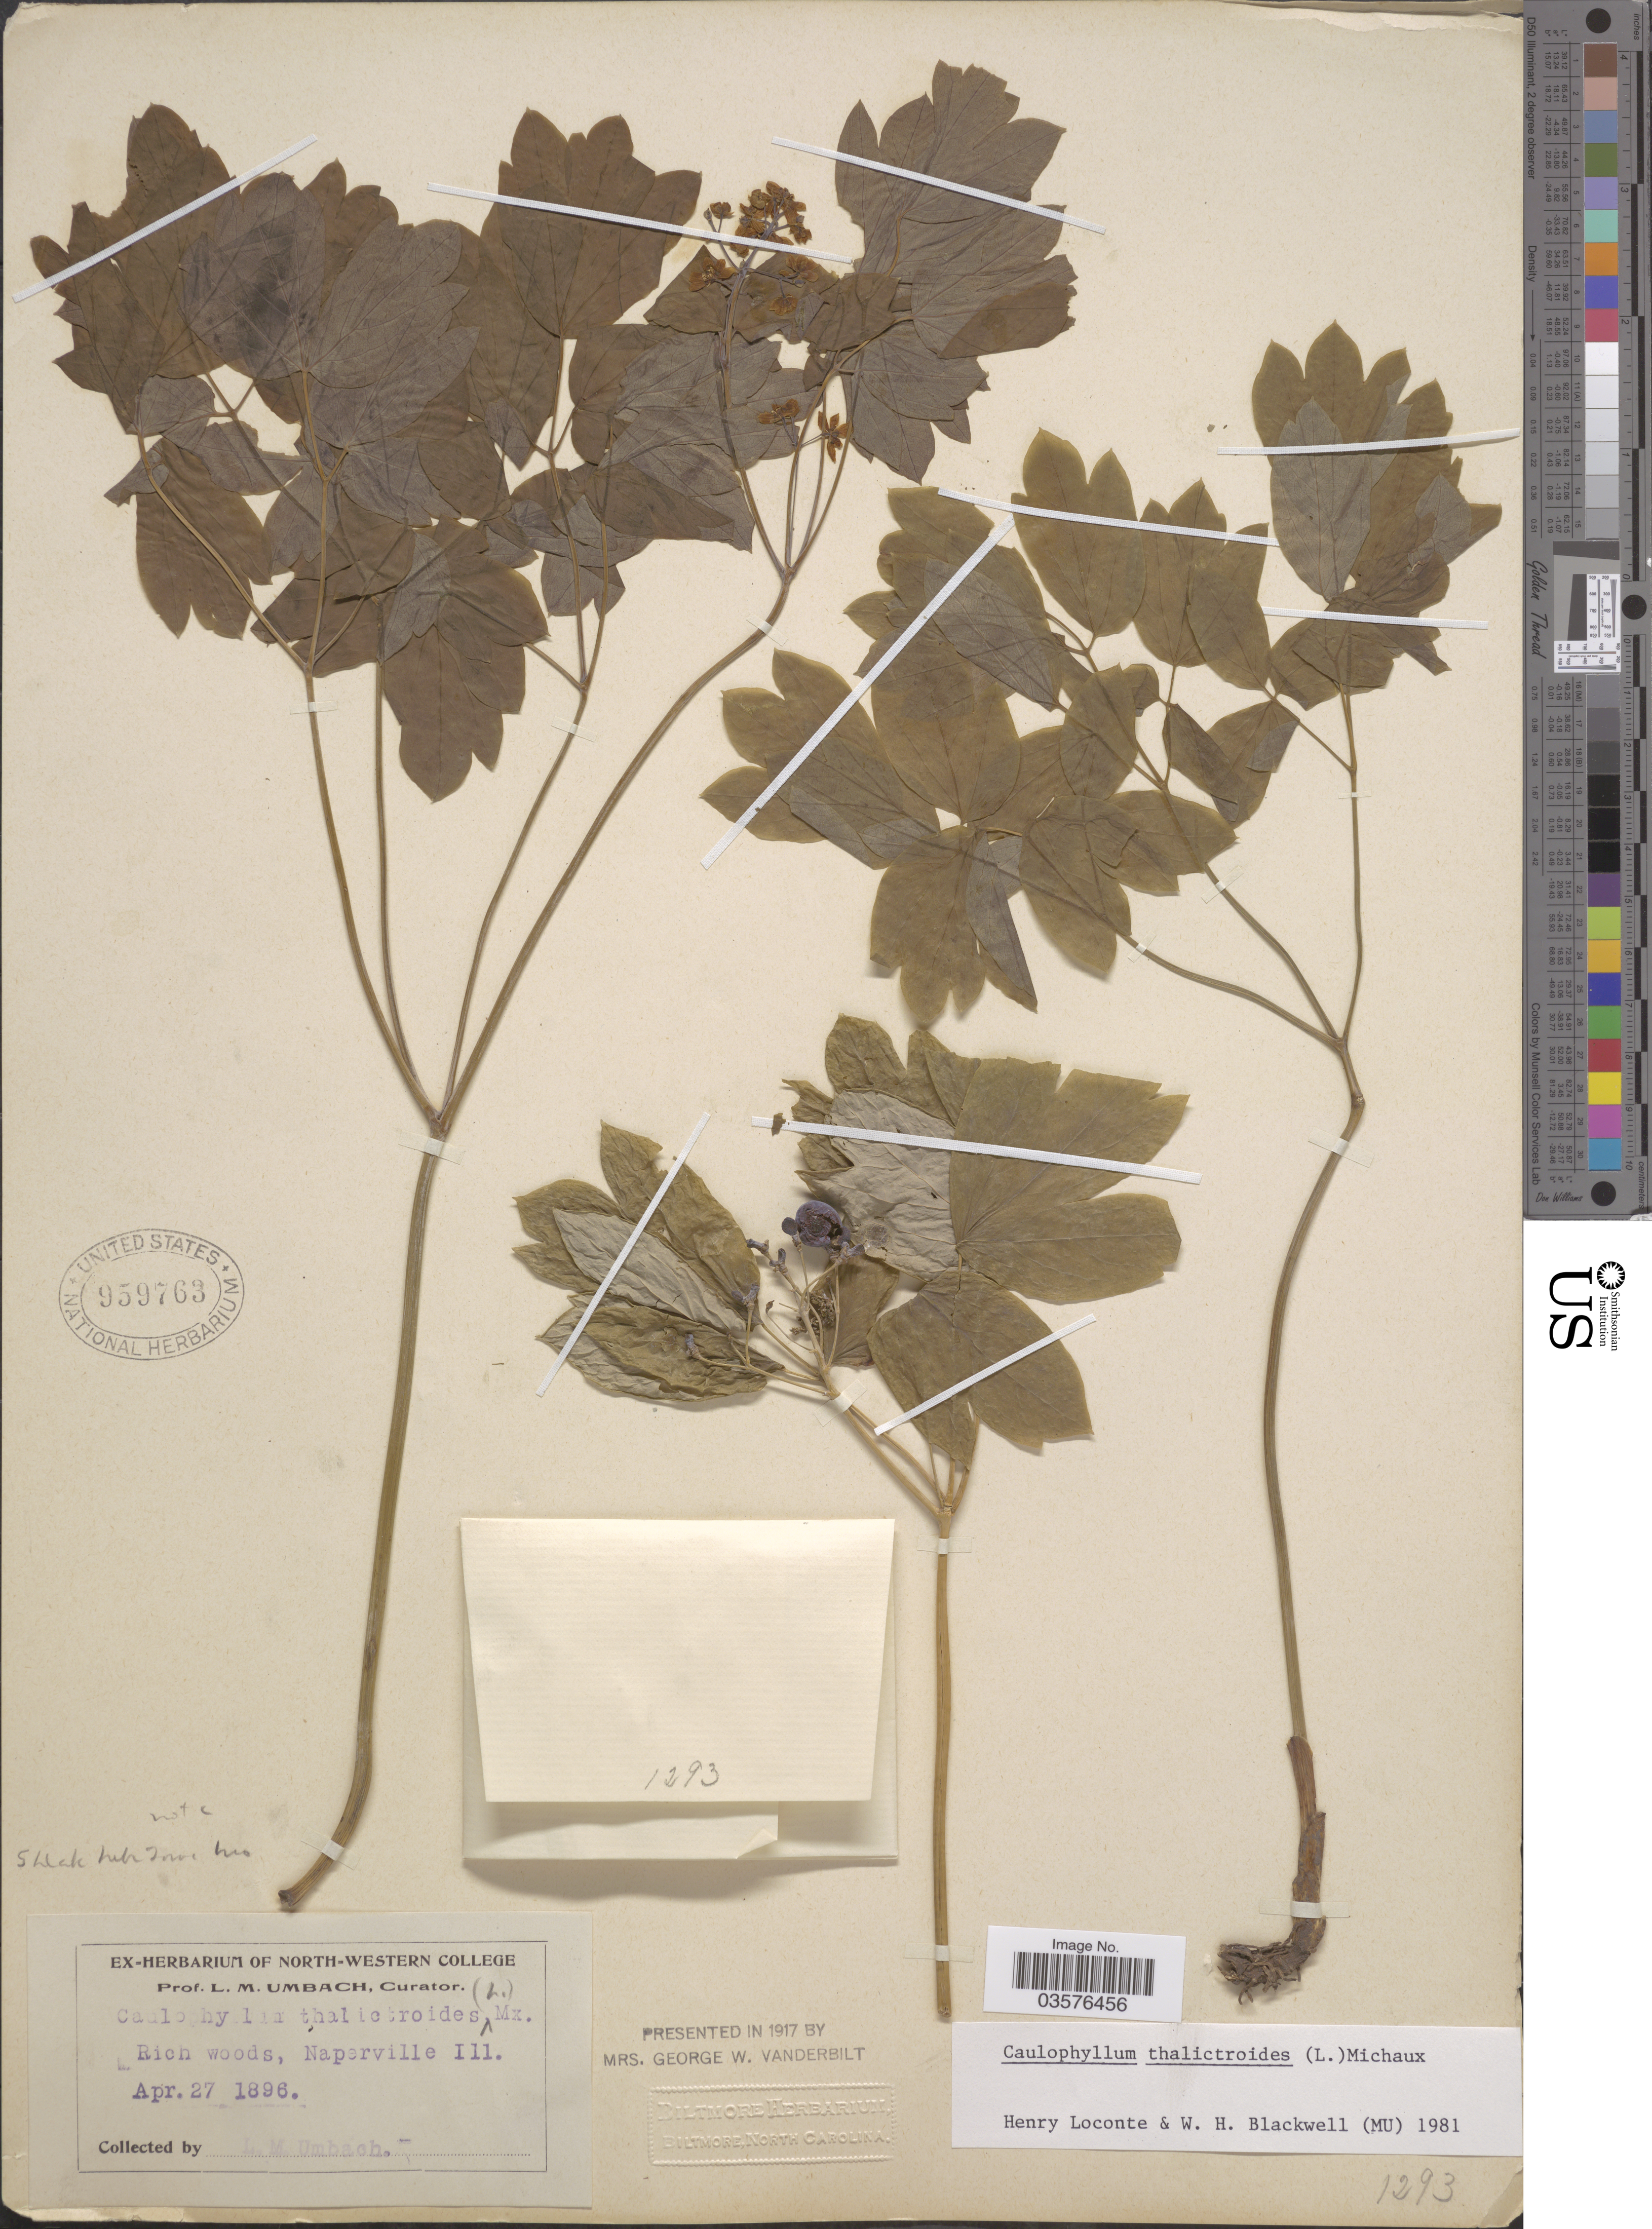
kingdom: Plantae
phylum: Tracheophyta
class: Magnoliopsida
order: Ranunculales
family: Berberidaceae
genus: Caulophyllum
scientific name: Caulophyllum thalictroides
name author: (L.) Michx.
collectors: L. M. Umbach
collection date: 1896-04-27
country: United States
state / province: Illinois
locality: Naperville.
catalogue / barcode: US 959763